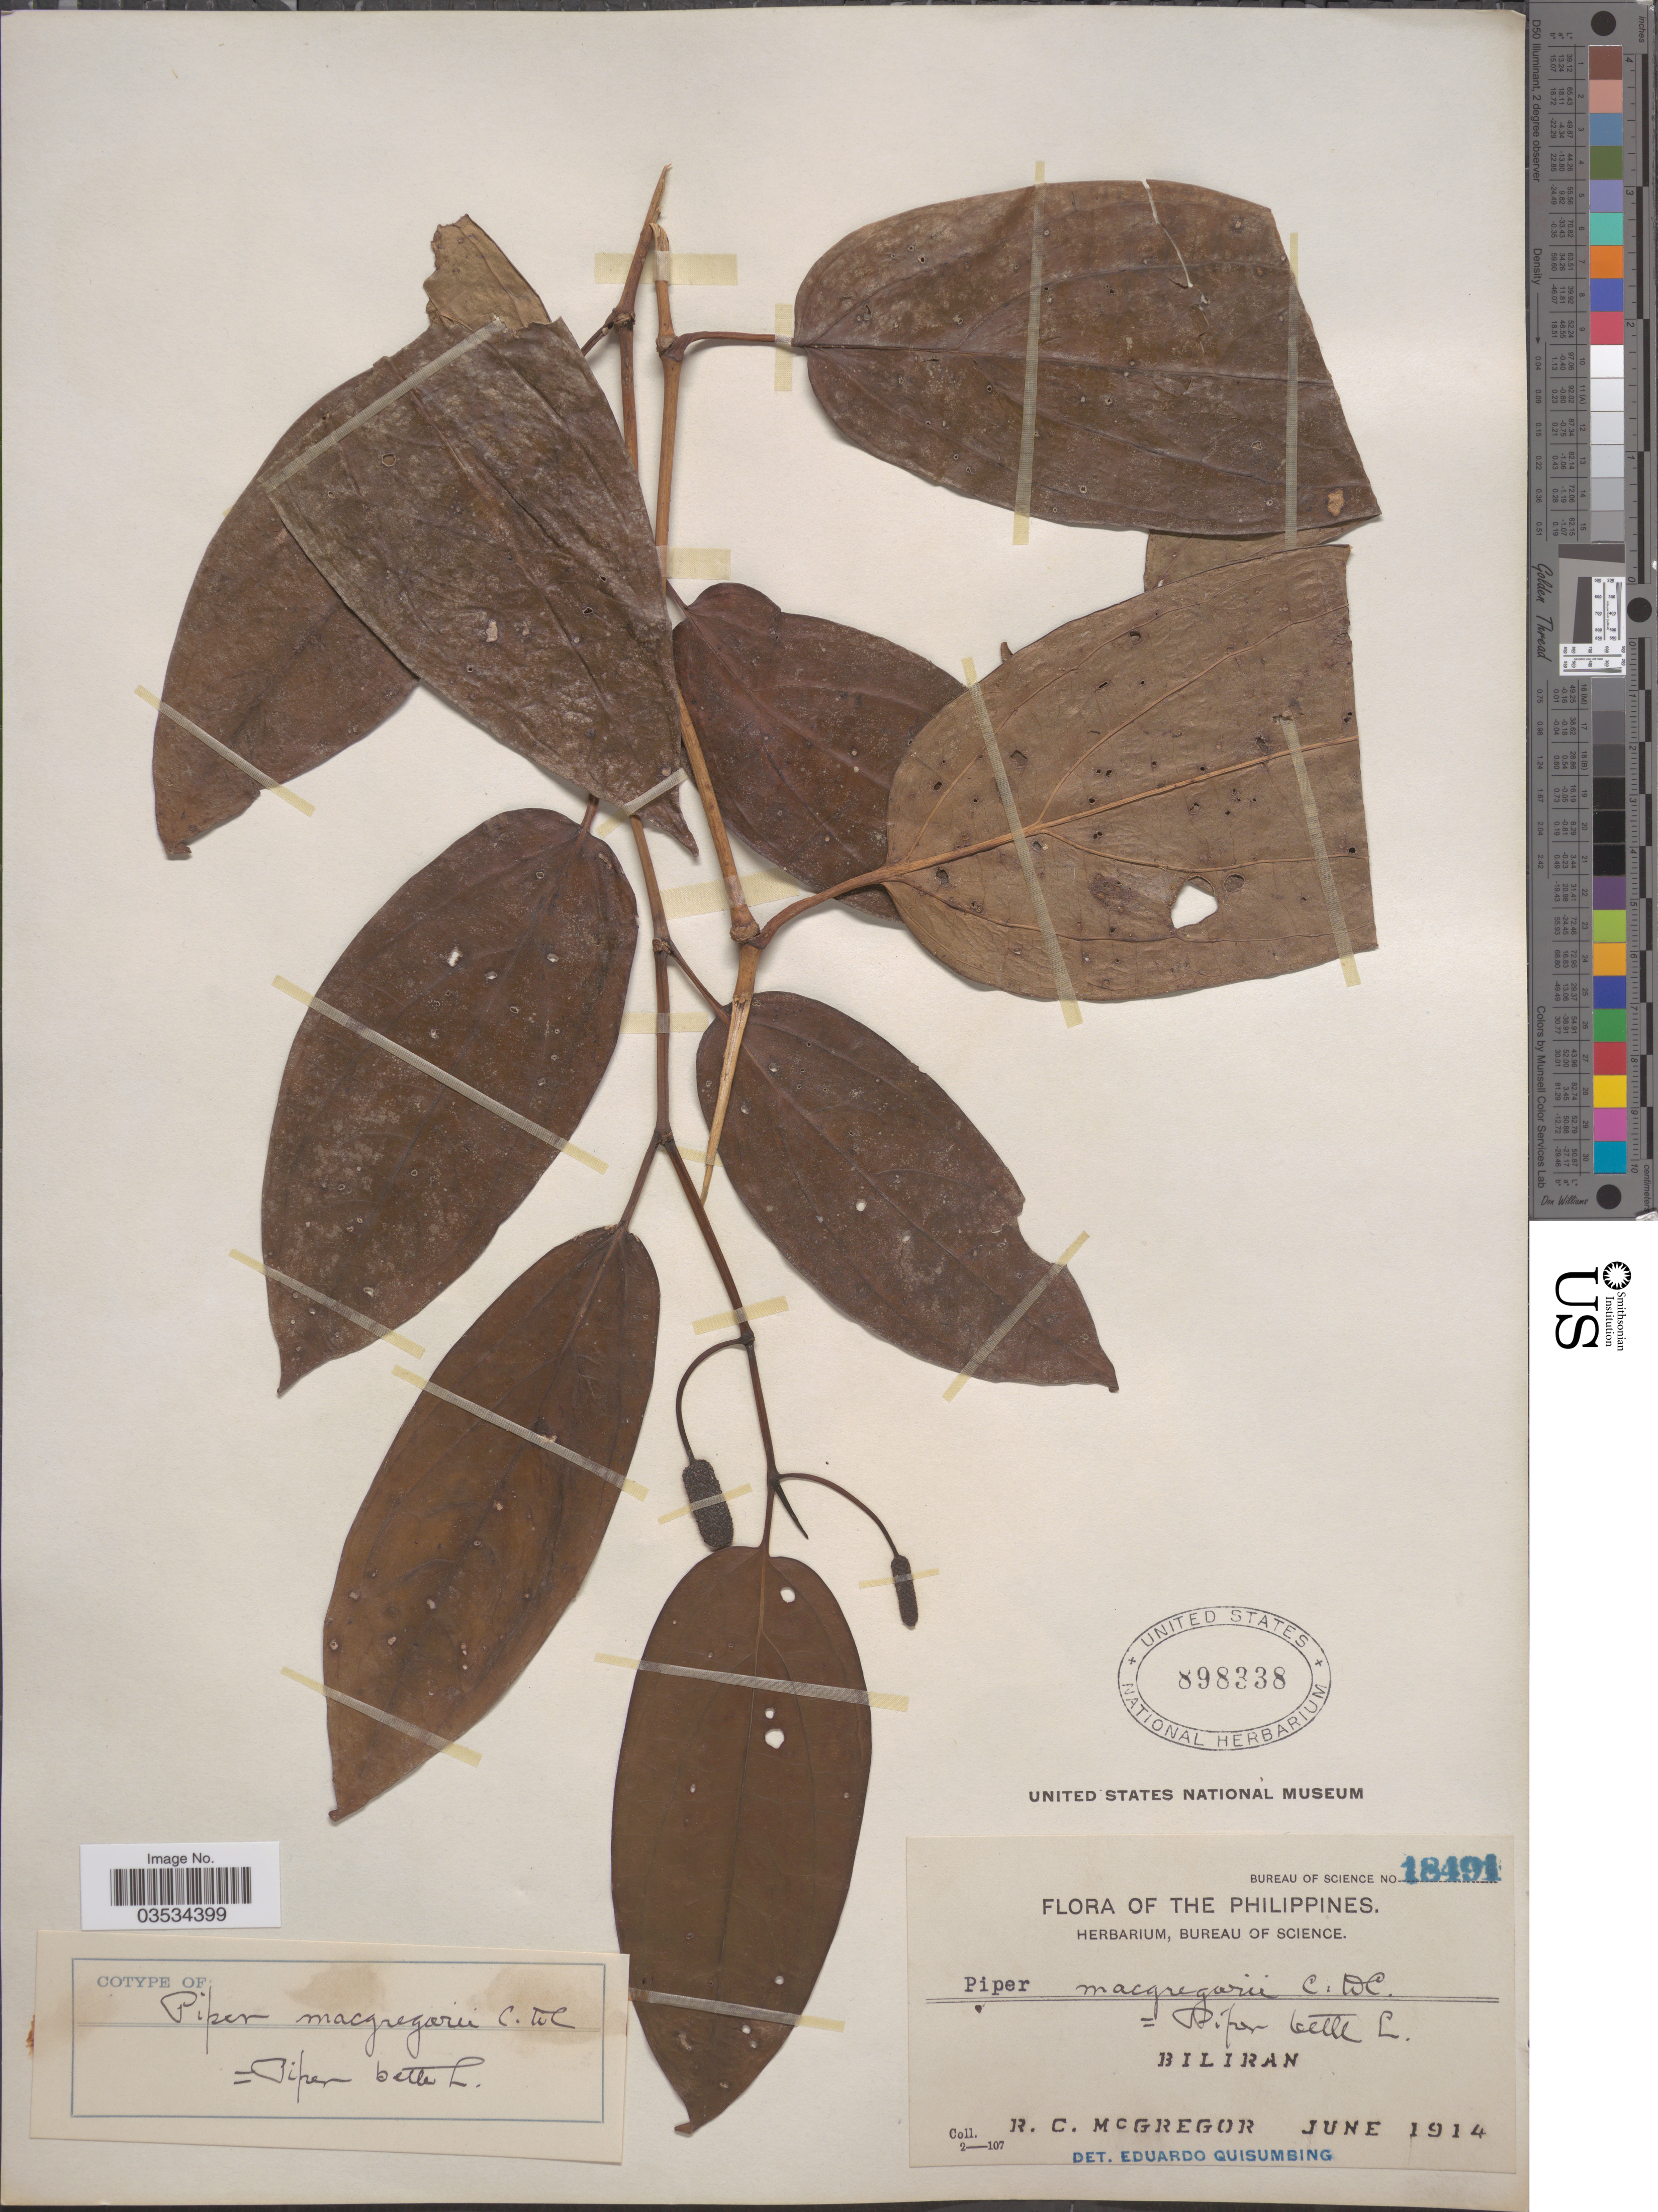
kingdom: Plantae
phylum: Tracheophyta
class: Magnoliopsida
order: Piperales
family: Piperaceae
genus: Piper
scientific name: Piper betle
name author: L.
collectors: R. C. McGregor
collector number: Bureau of Science 18491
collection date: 1914-06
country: Philippines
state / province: Eastern Visayas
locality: Biliran.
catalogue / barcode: US 898338